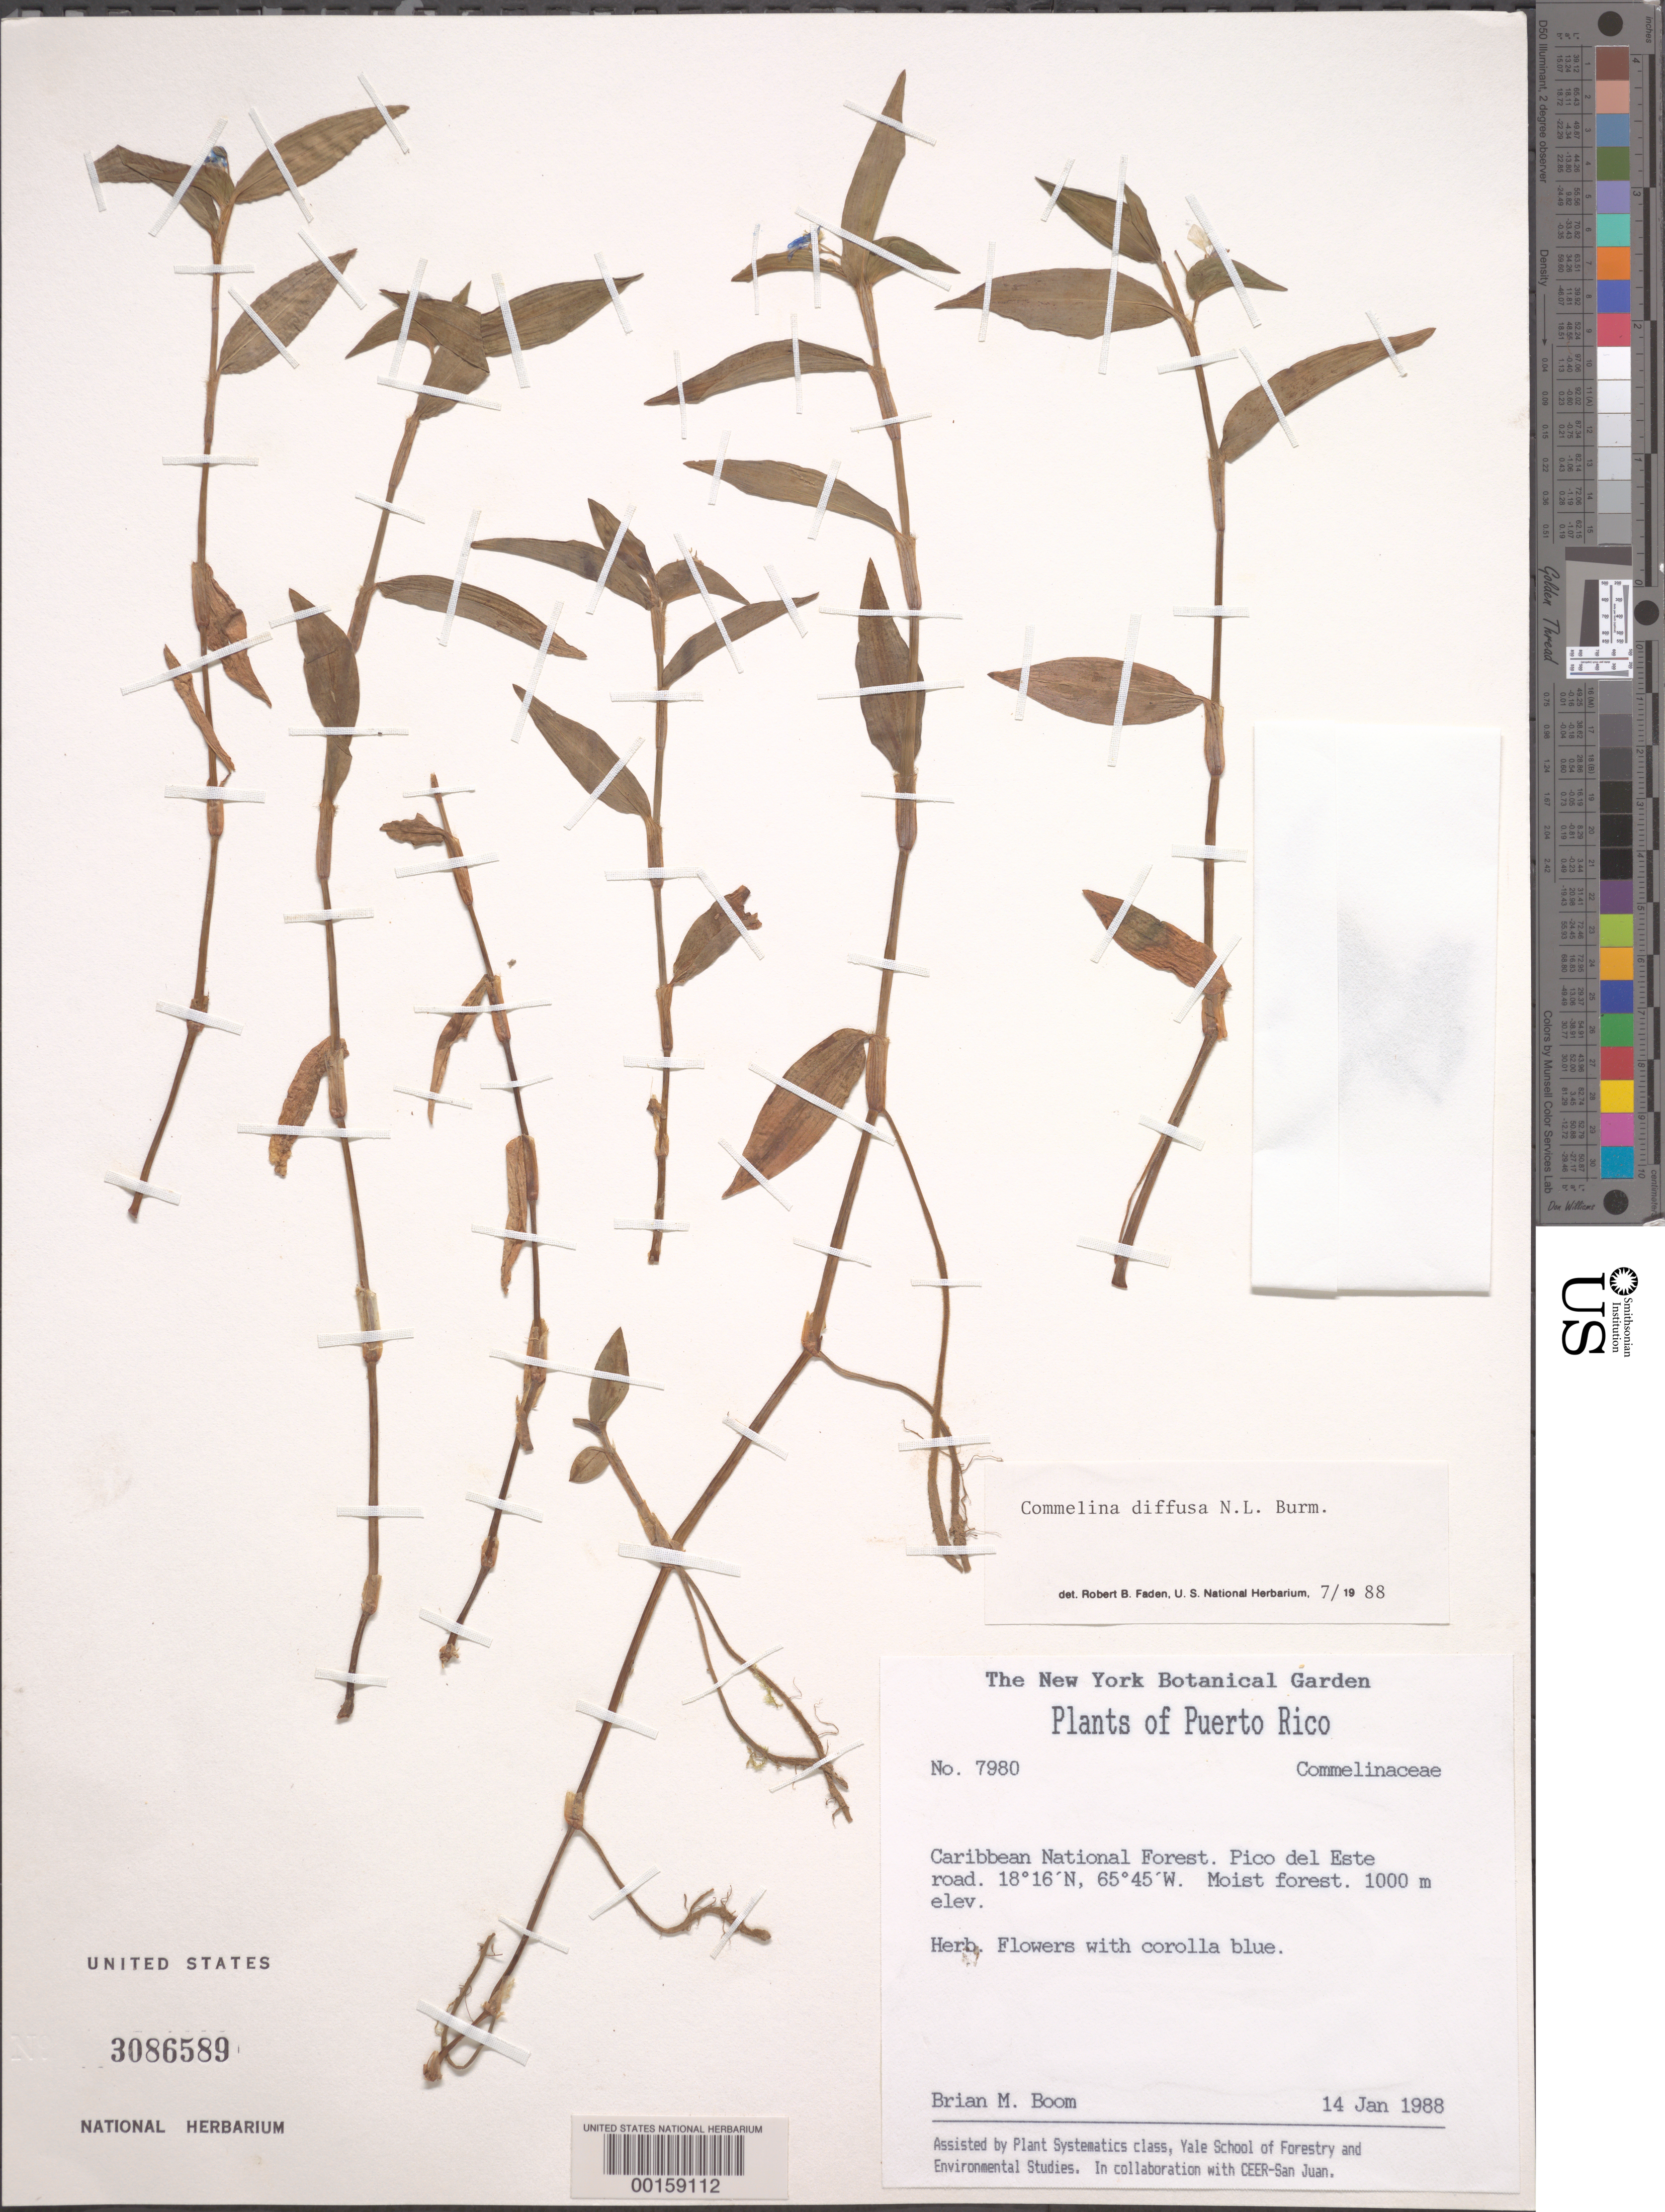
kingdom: Plantae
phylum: Tracheophyta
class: Liliopsida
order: Commelinales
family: Commelinaceae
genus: Commelina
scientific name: Commelina diffusa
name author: Burm. f.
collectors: B. M. Boom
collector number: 7980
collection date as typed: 14 Jan 1988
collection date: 1988-01-14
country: Puerto Rico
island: Greater Antilles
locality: Caribbean national forest; pico del este road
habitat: Moist forest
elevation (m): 1000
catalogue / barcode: US 3086589